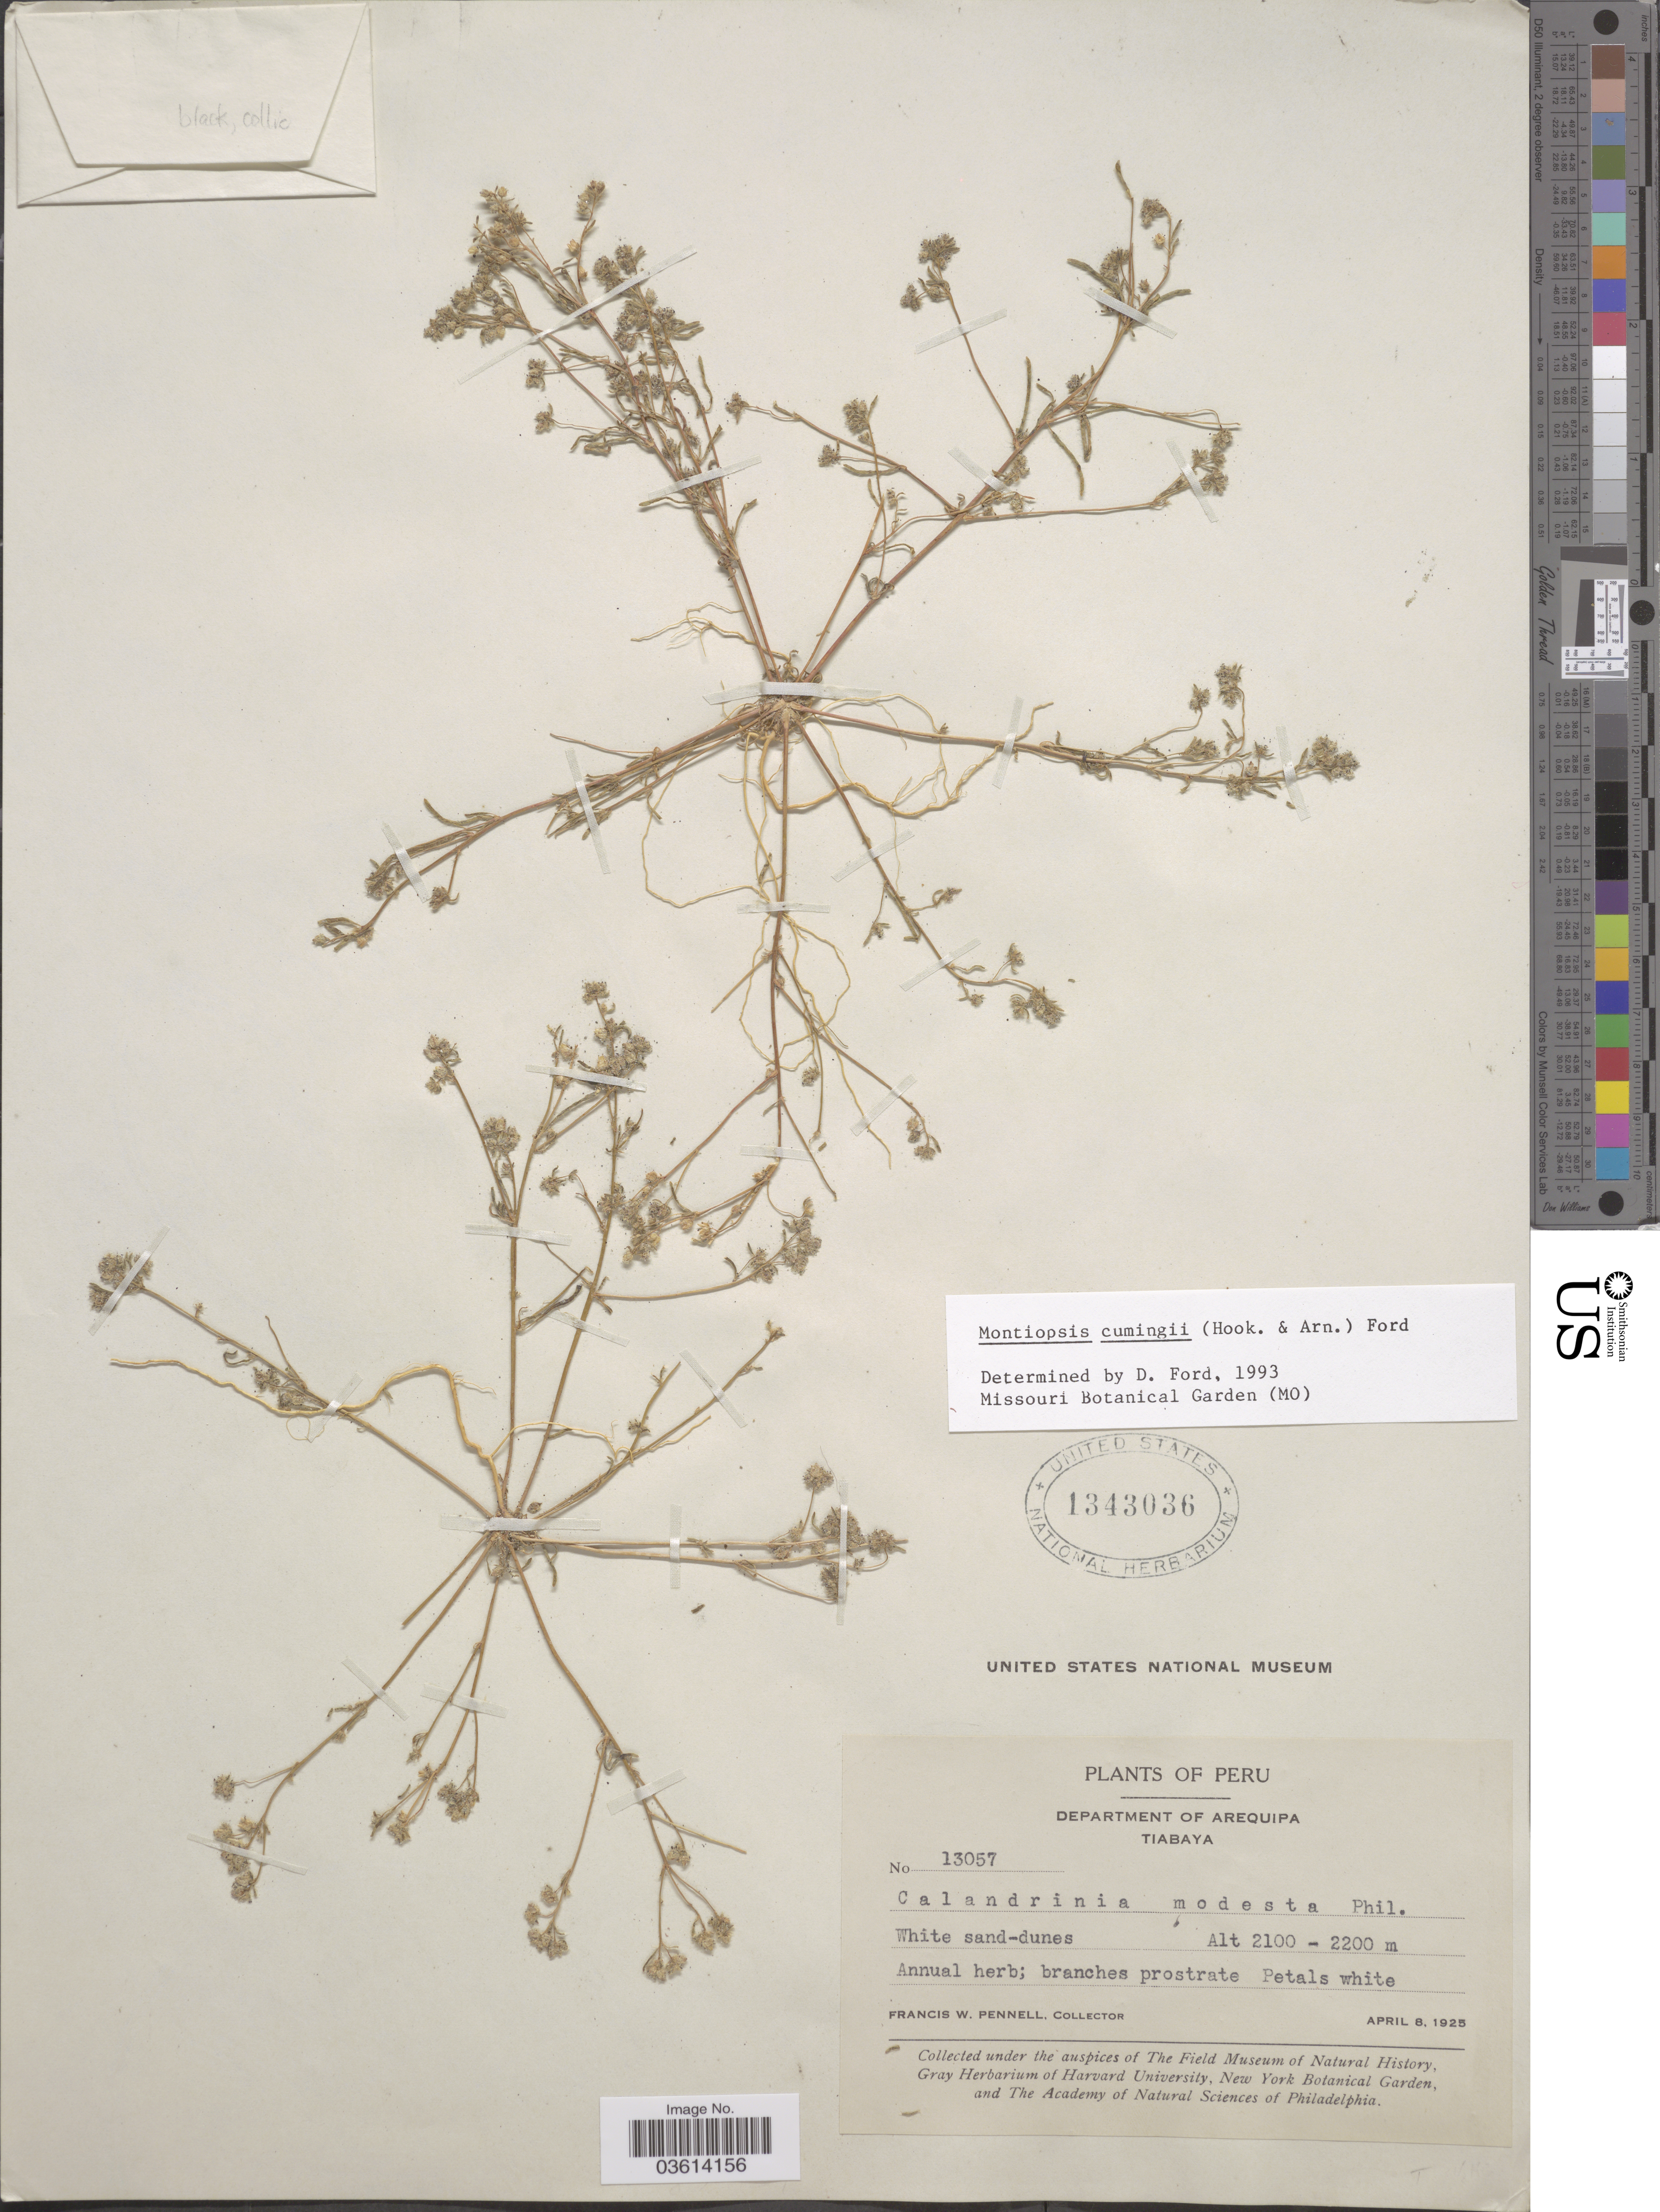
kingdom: Plantae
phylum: Tracheophyta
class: Magnoliopsida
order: Caryophyllales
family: Montiaceae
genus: Montiopsis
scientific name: Montiopsis cumingii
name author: (Hook. & Arn.) D.I. Ford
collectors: F. W. Pennell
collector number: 13057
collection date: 1925-04-08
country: Peru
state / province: Arequipa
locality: Department of Arequipa. Tiabaya.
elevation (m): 2100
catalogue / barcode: US 1343036